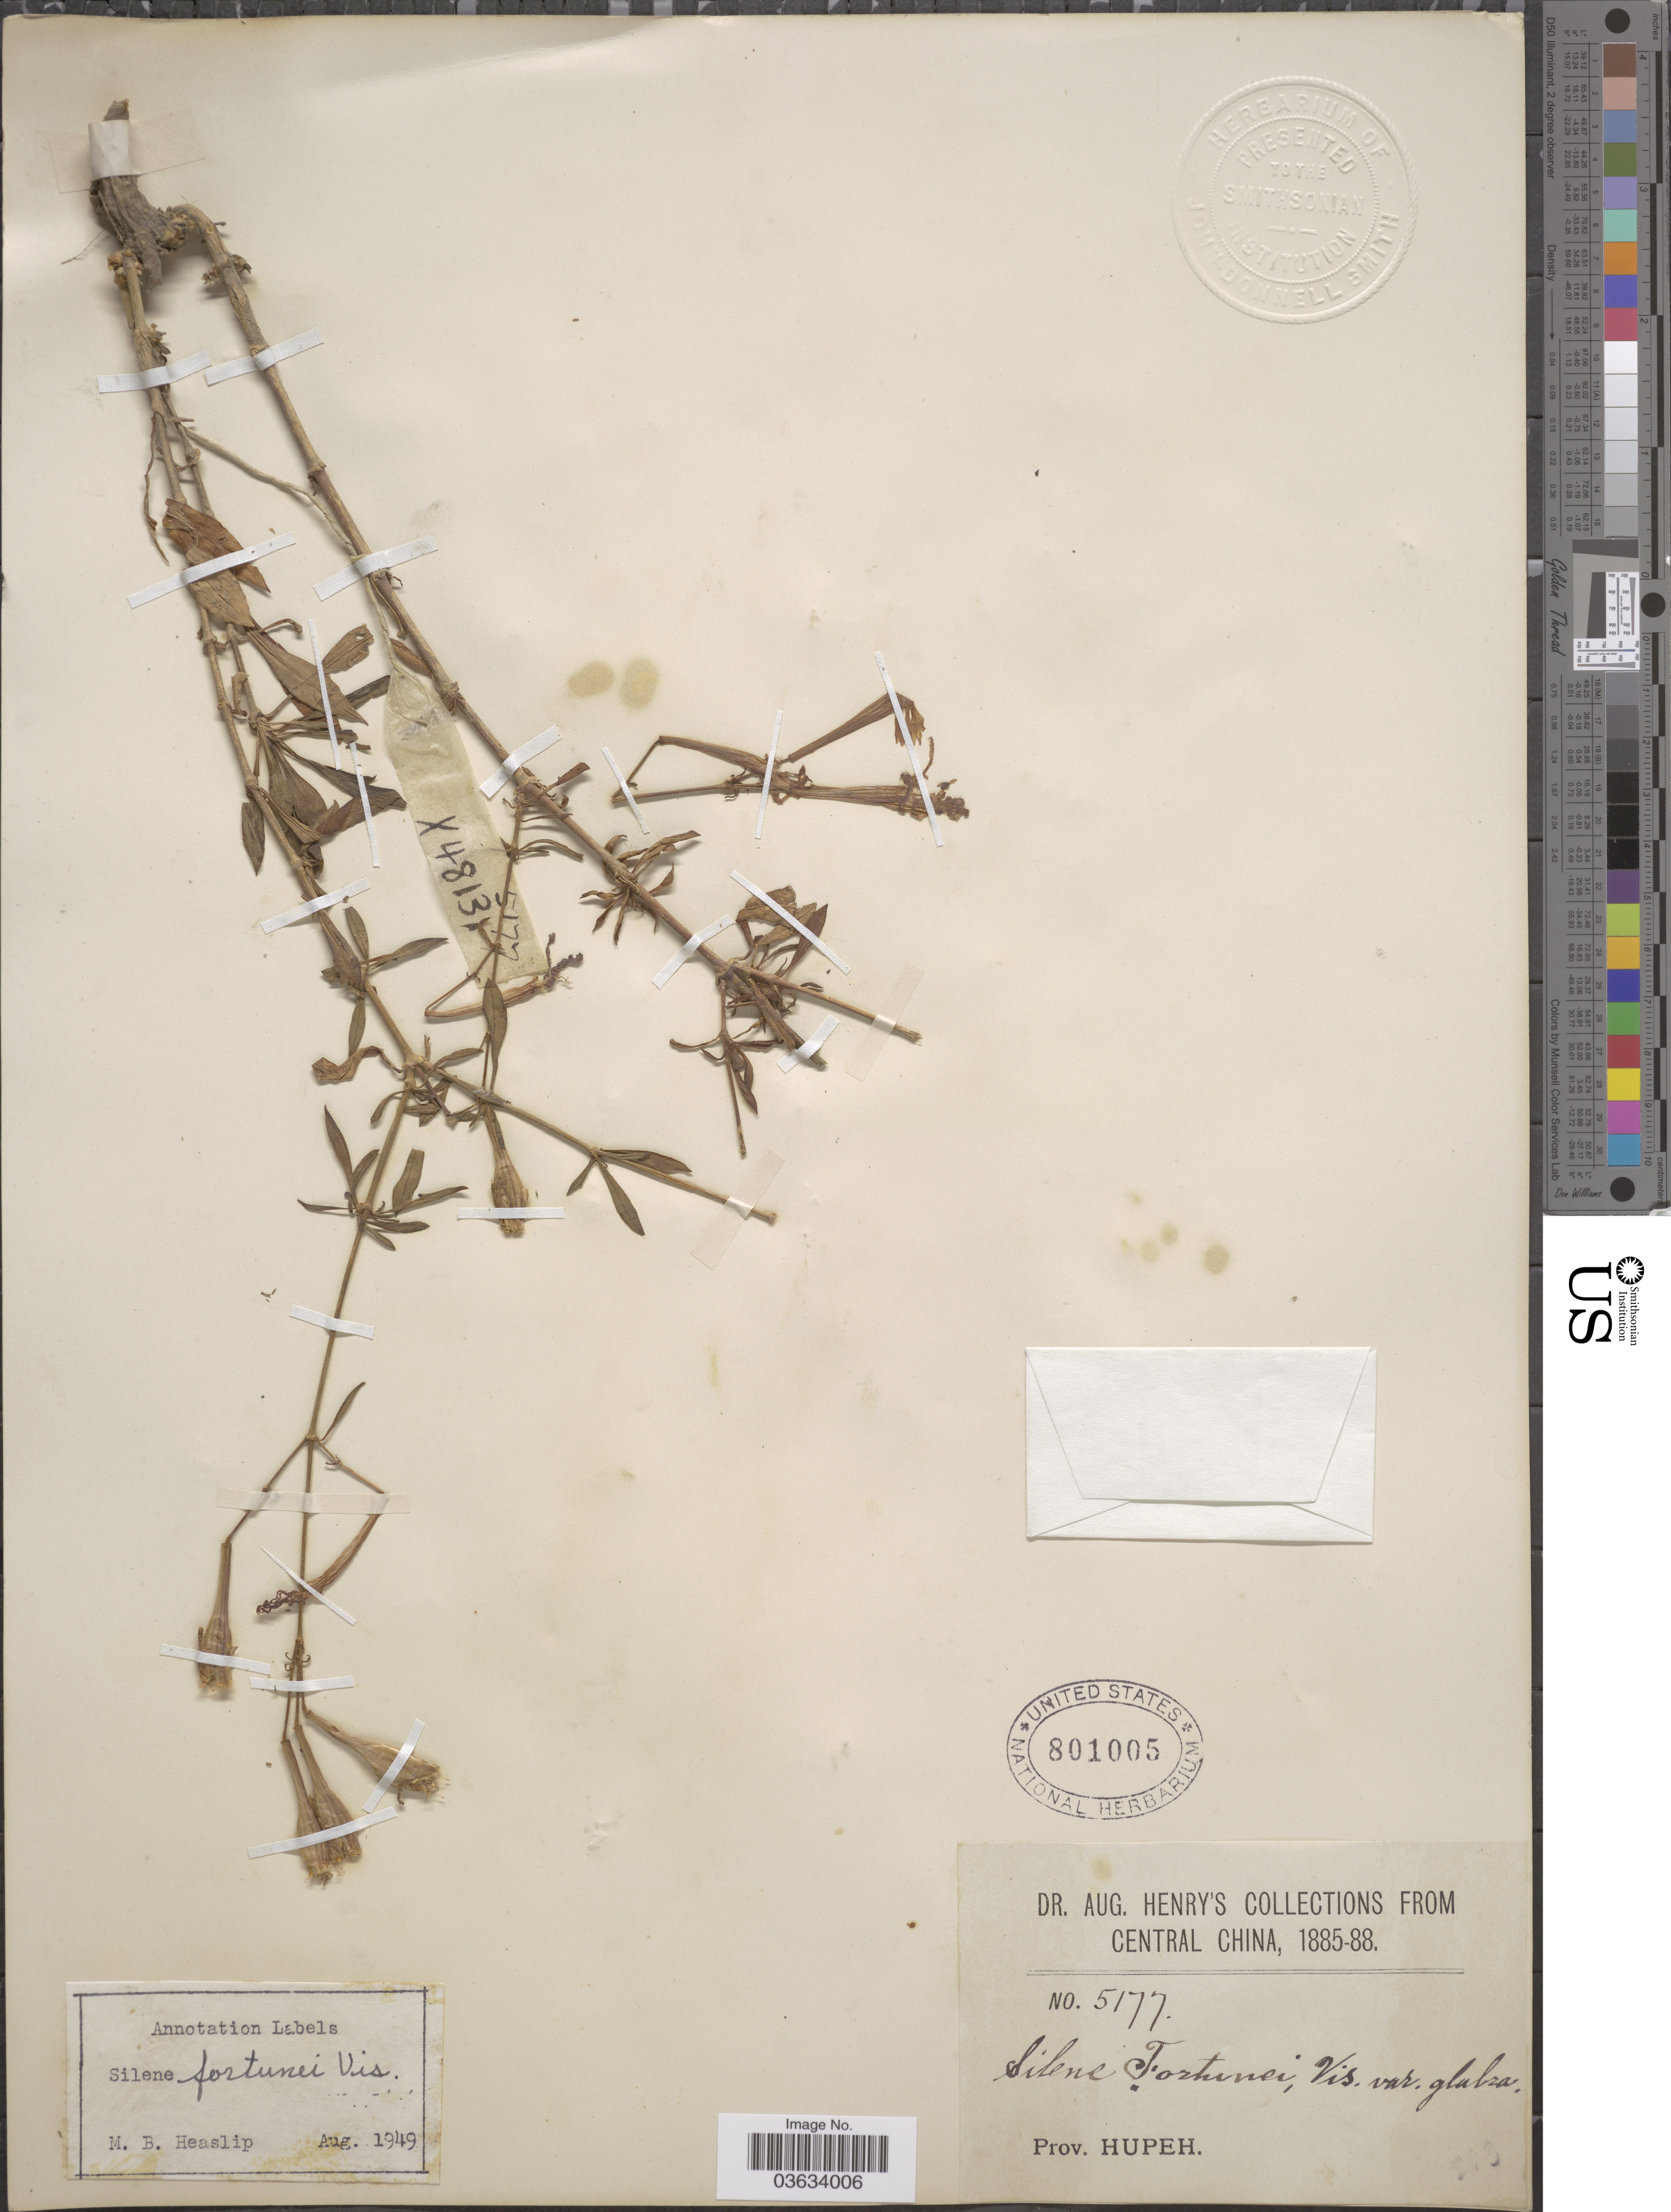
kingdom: Plantae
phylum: Tracheophyta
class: Magnoliopsida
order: Caryophyllales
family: Caryophyllaceae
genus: Silene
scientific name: Silene fortunei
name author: Vis.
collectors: A. Henry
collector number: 5177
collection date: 1885/1888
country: China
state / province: Hubei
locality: Central China. Prov. Hupeh.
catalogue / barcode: US 801005